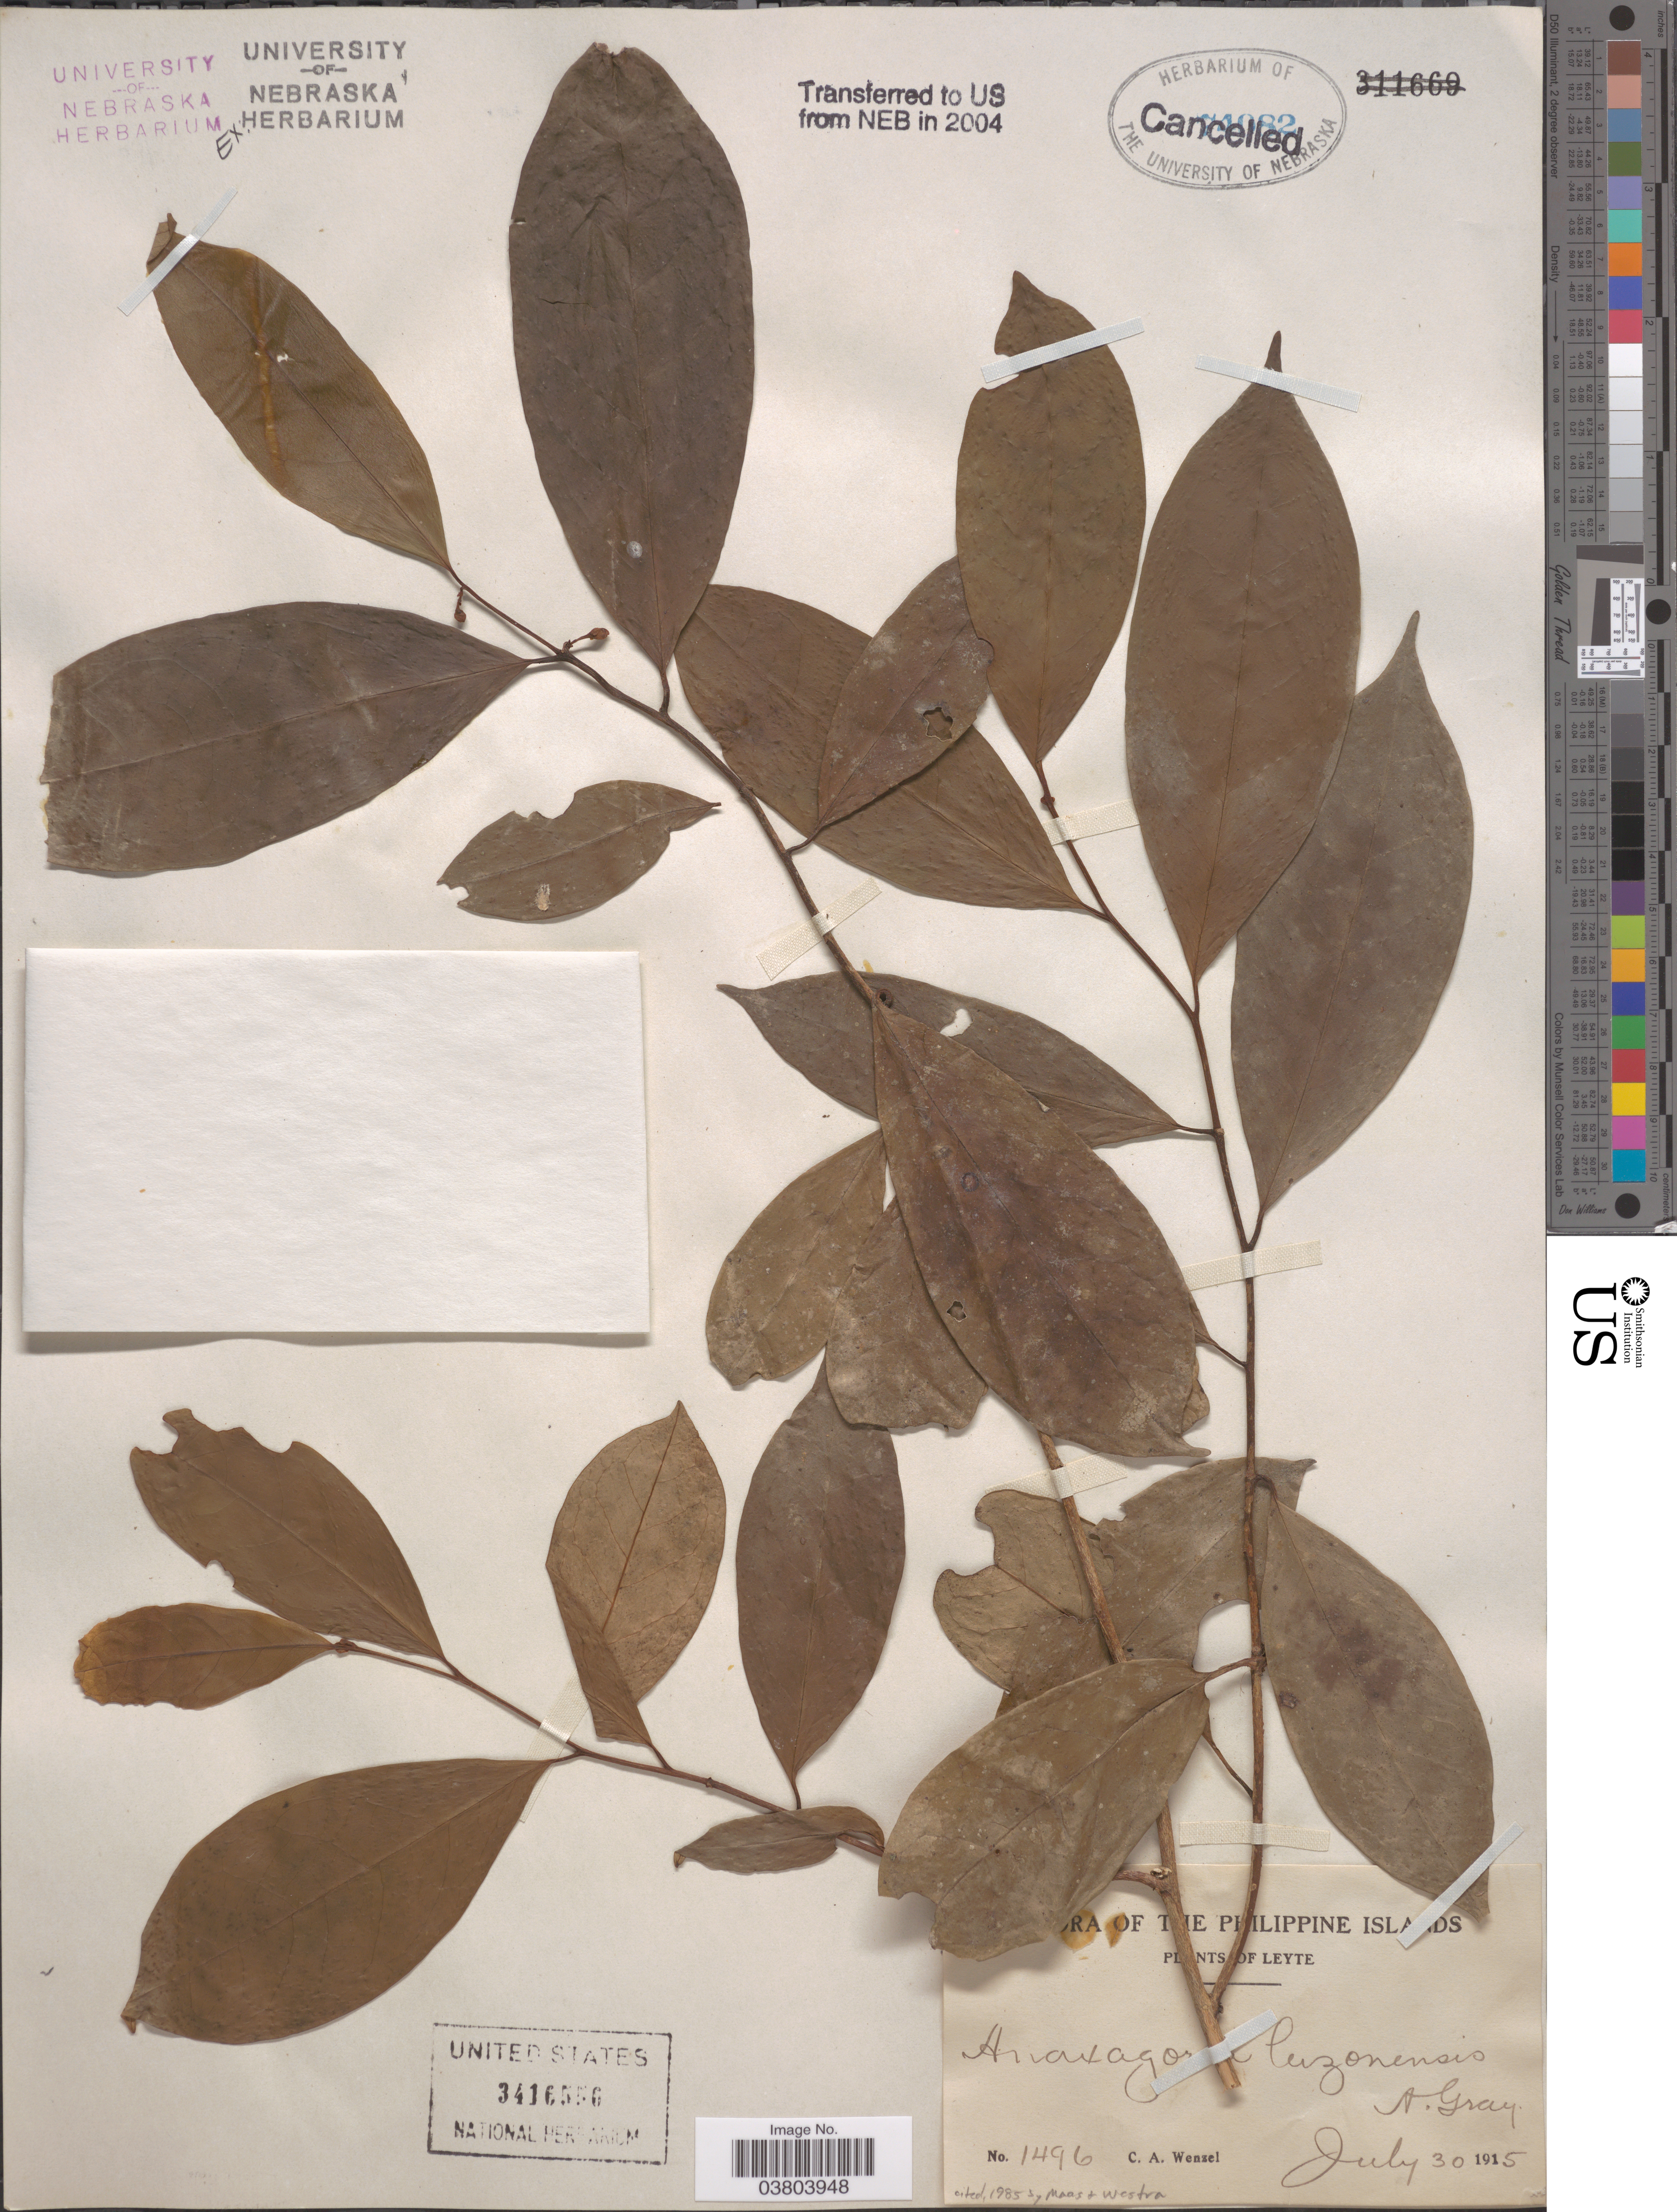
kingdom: Plantae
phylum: Tracheophyta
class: Magnoliopsida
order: Magnoliales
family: Annonaceae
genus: Anaxagorea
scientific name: Anaxagorea luzonensis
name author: A. Gray in Wilkes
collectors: C. Wenzel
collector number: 1496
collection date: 1915-07-30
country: Philippines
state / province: Eastern Visayas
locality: Philippine Islands. Leyte.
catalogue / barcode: US 3416556